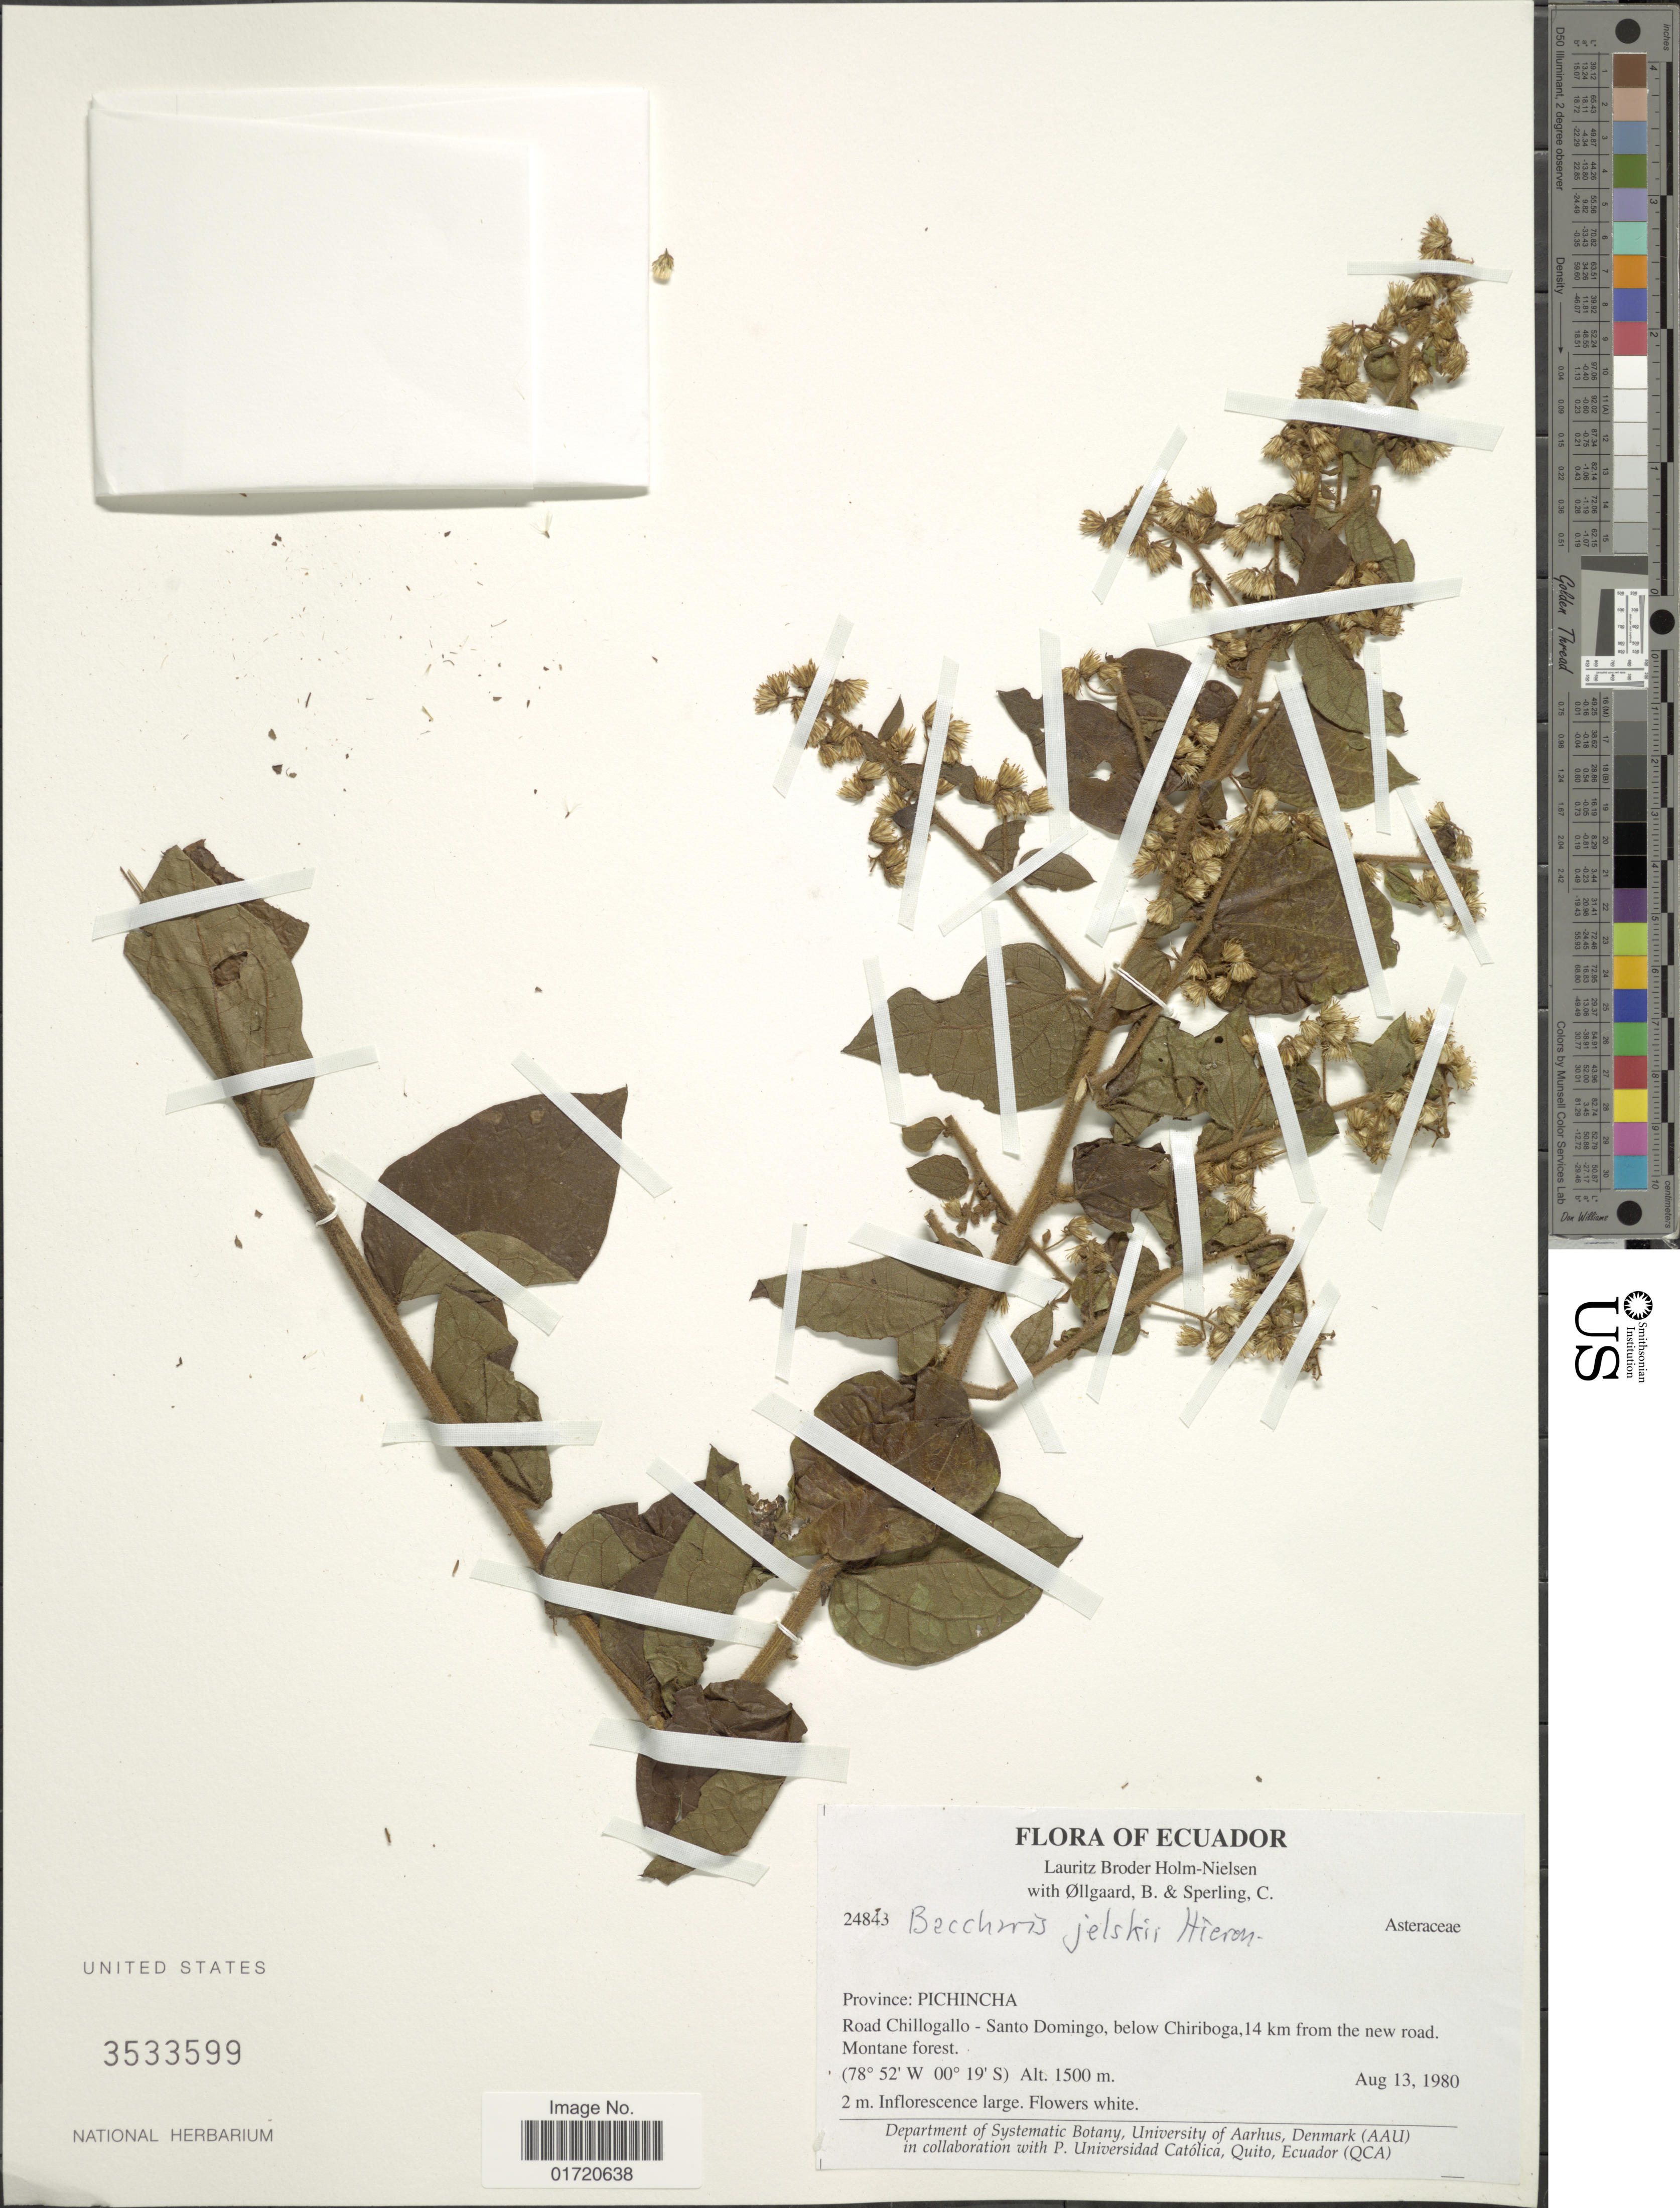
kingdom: Plantae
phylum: Tracheophyta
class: Magnoliopsida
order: Asterales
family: Asteraceae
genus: Baccharis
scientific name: Baccharis jelskii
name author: Hieron.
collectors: L. B. Holm-Nielsen, B. Øllgaard, B. Sperling & C. Sperling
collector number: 24843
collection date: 1980-08-13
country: Ecuador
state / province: Pichincha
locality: Road Chillogallo-Santo Domingo, below Chiriboga, 14 km from the new road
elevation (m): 1500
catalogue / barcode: US 3533599